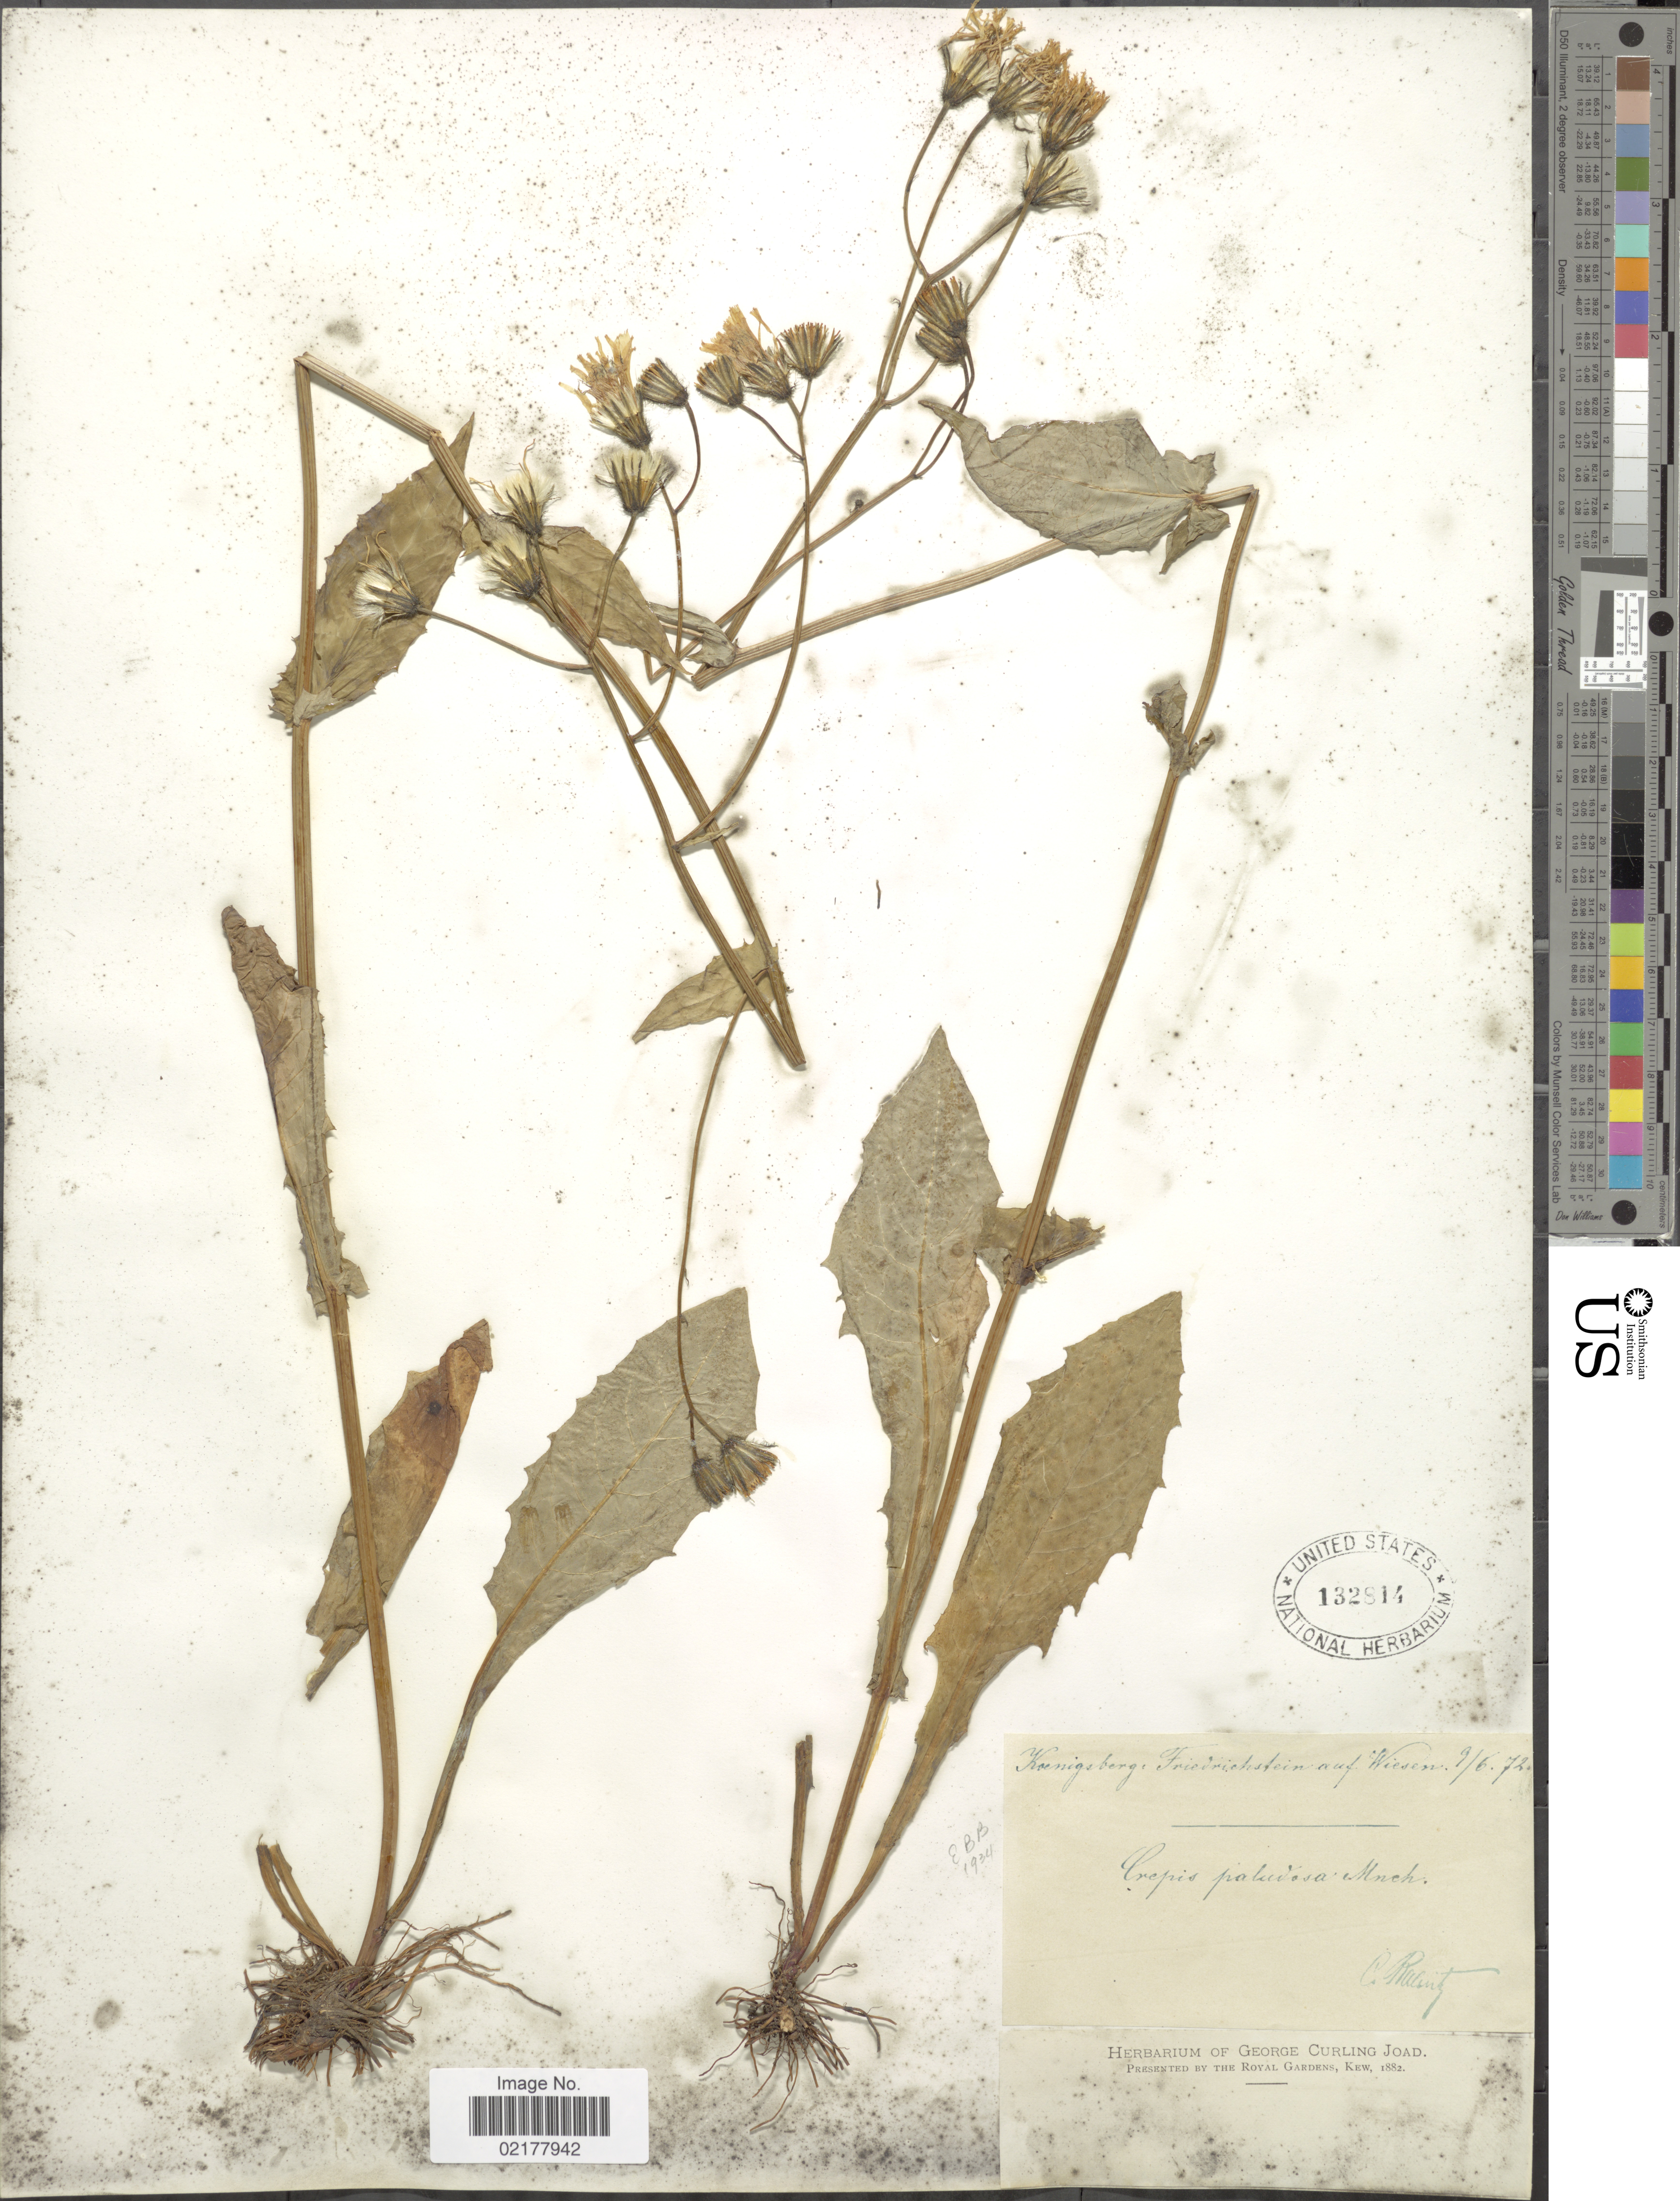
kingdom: Plantae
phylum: Tracheophyta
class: Magnoliopsida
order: Asterales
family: Asteraceae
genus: Crepis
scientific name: Crepis paludosa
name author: (L.) Moench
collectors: C. G. Baenitz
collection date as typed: Transcribed d/m/y: 3/6/72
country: Germany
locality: Koenigsberg: Friedrichstein auf Wiesen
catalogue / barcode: US 132814